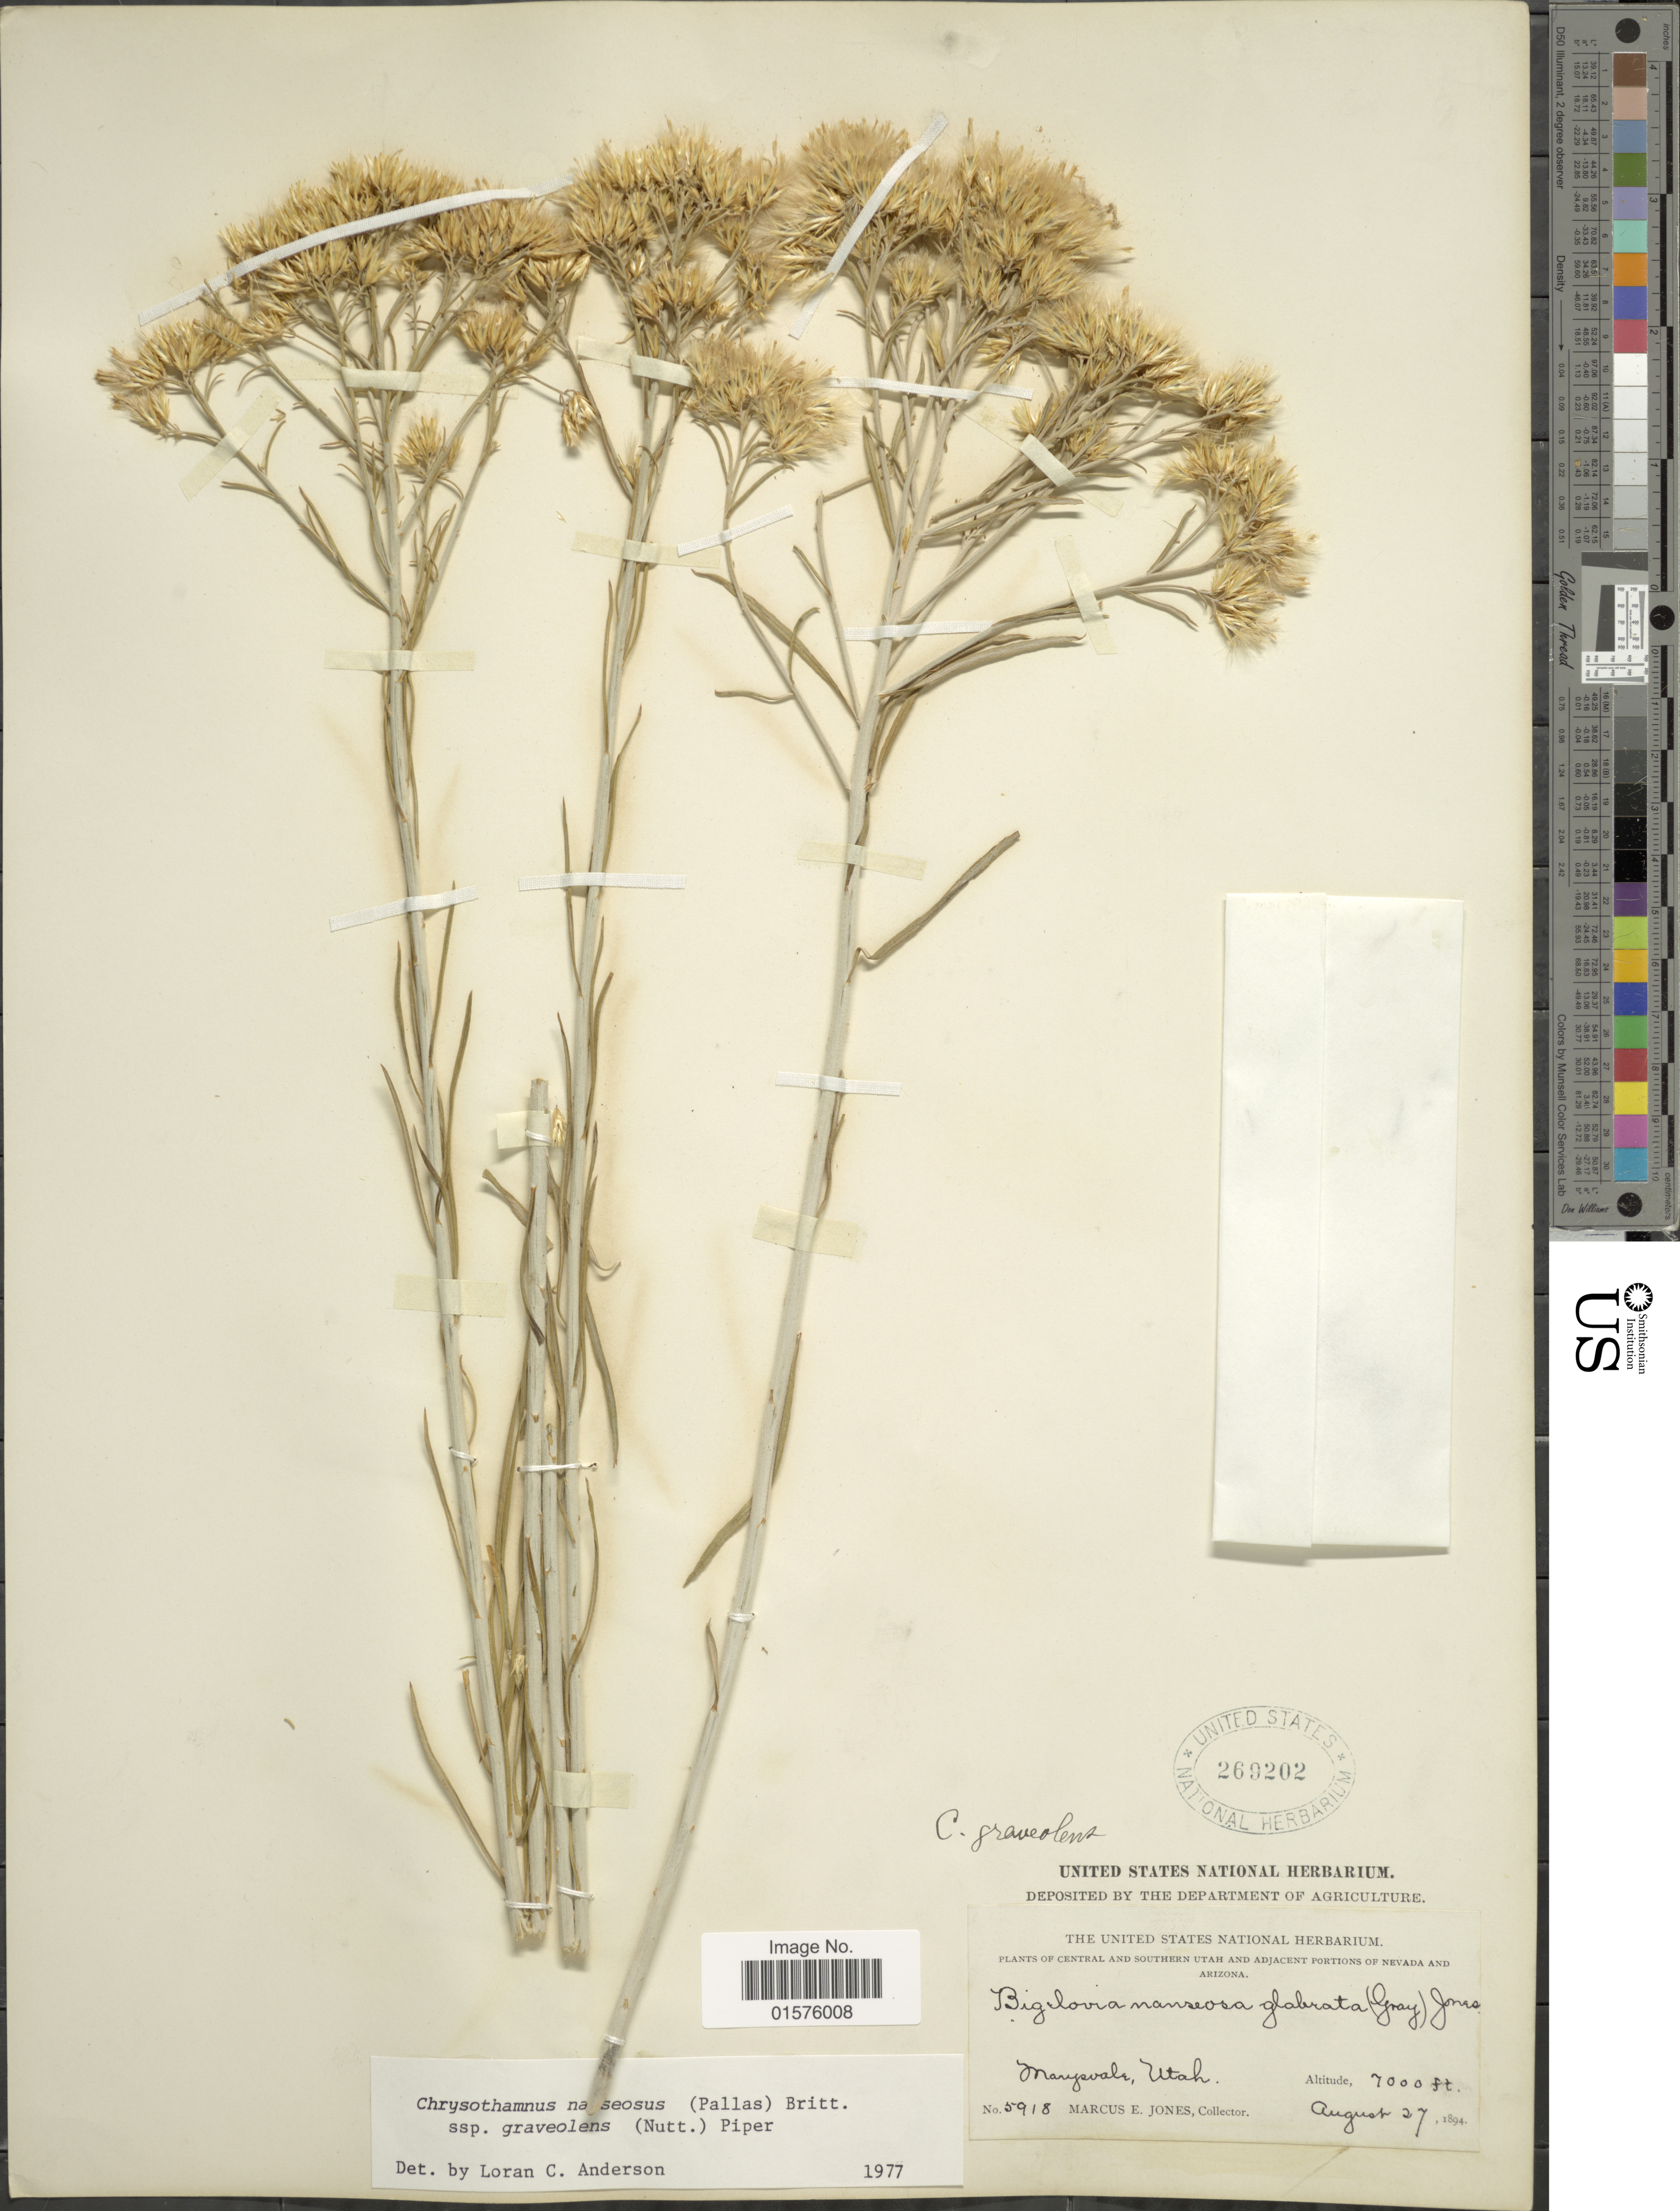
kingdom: Plantae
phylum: Tracheophyta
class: Magnoliopsida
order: Asterales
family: Asteraceae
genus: Ericameria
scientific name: Ericameria nauseosa var. graveolens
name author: (Nutt.) Reveal & Schuyler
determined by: Urbatsch, Lowell E., Curator (LSU), Louisiana State University (UNITED STATES)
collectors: M. E. Jones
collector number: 5918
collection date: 1894-08-27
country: United States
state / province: Utah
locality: Marysvale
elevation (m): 2134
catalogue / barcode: US 269202